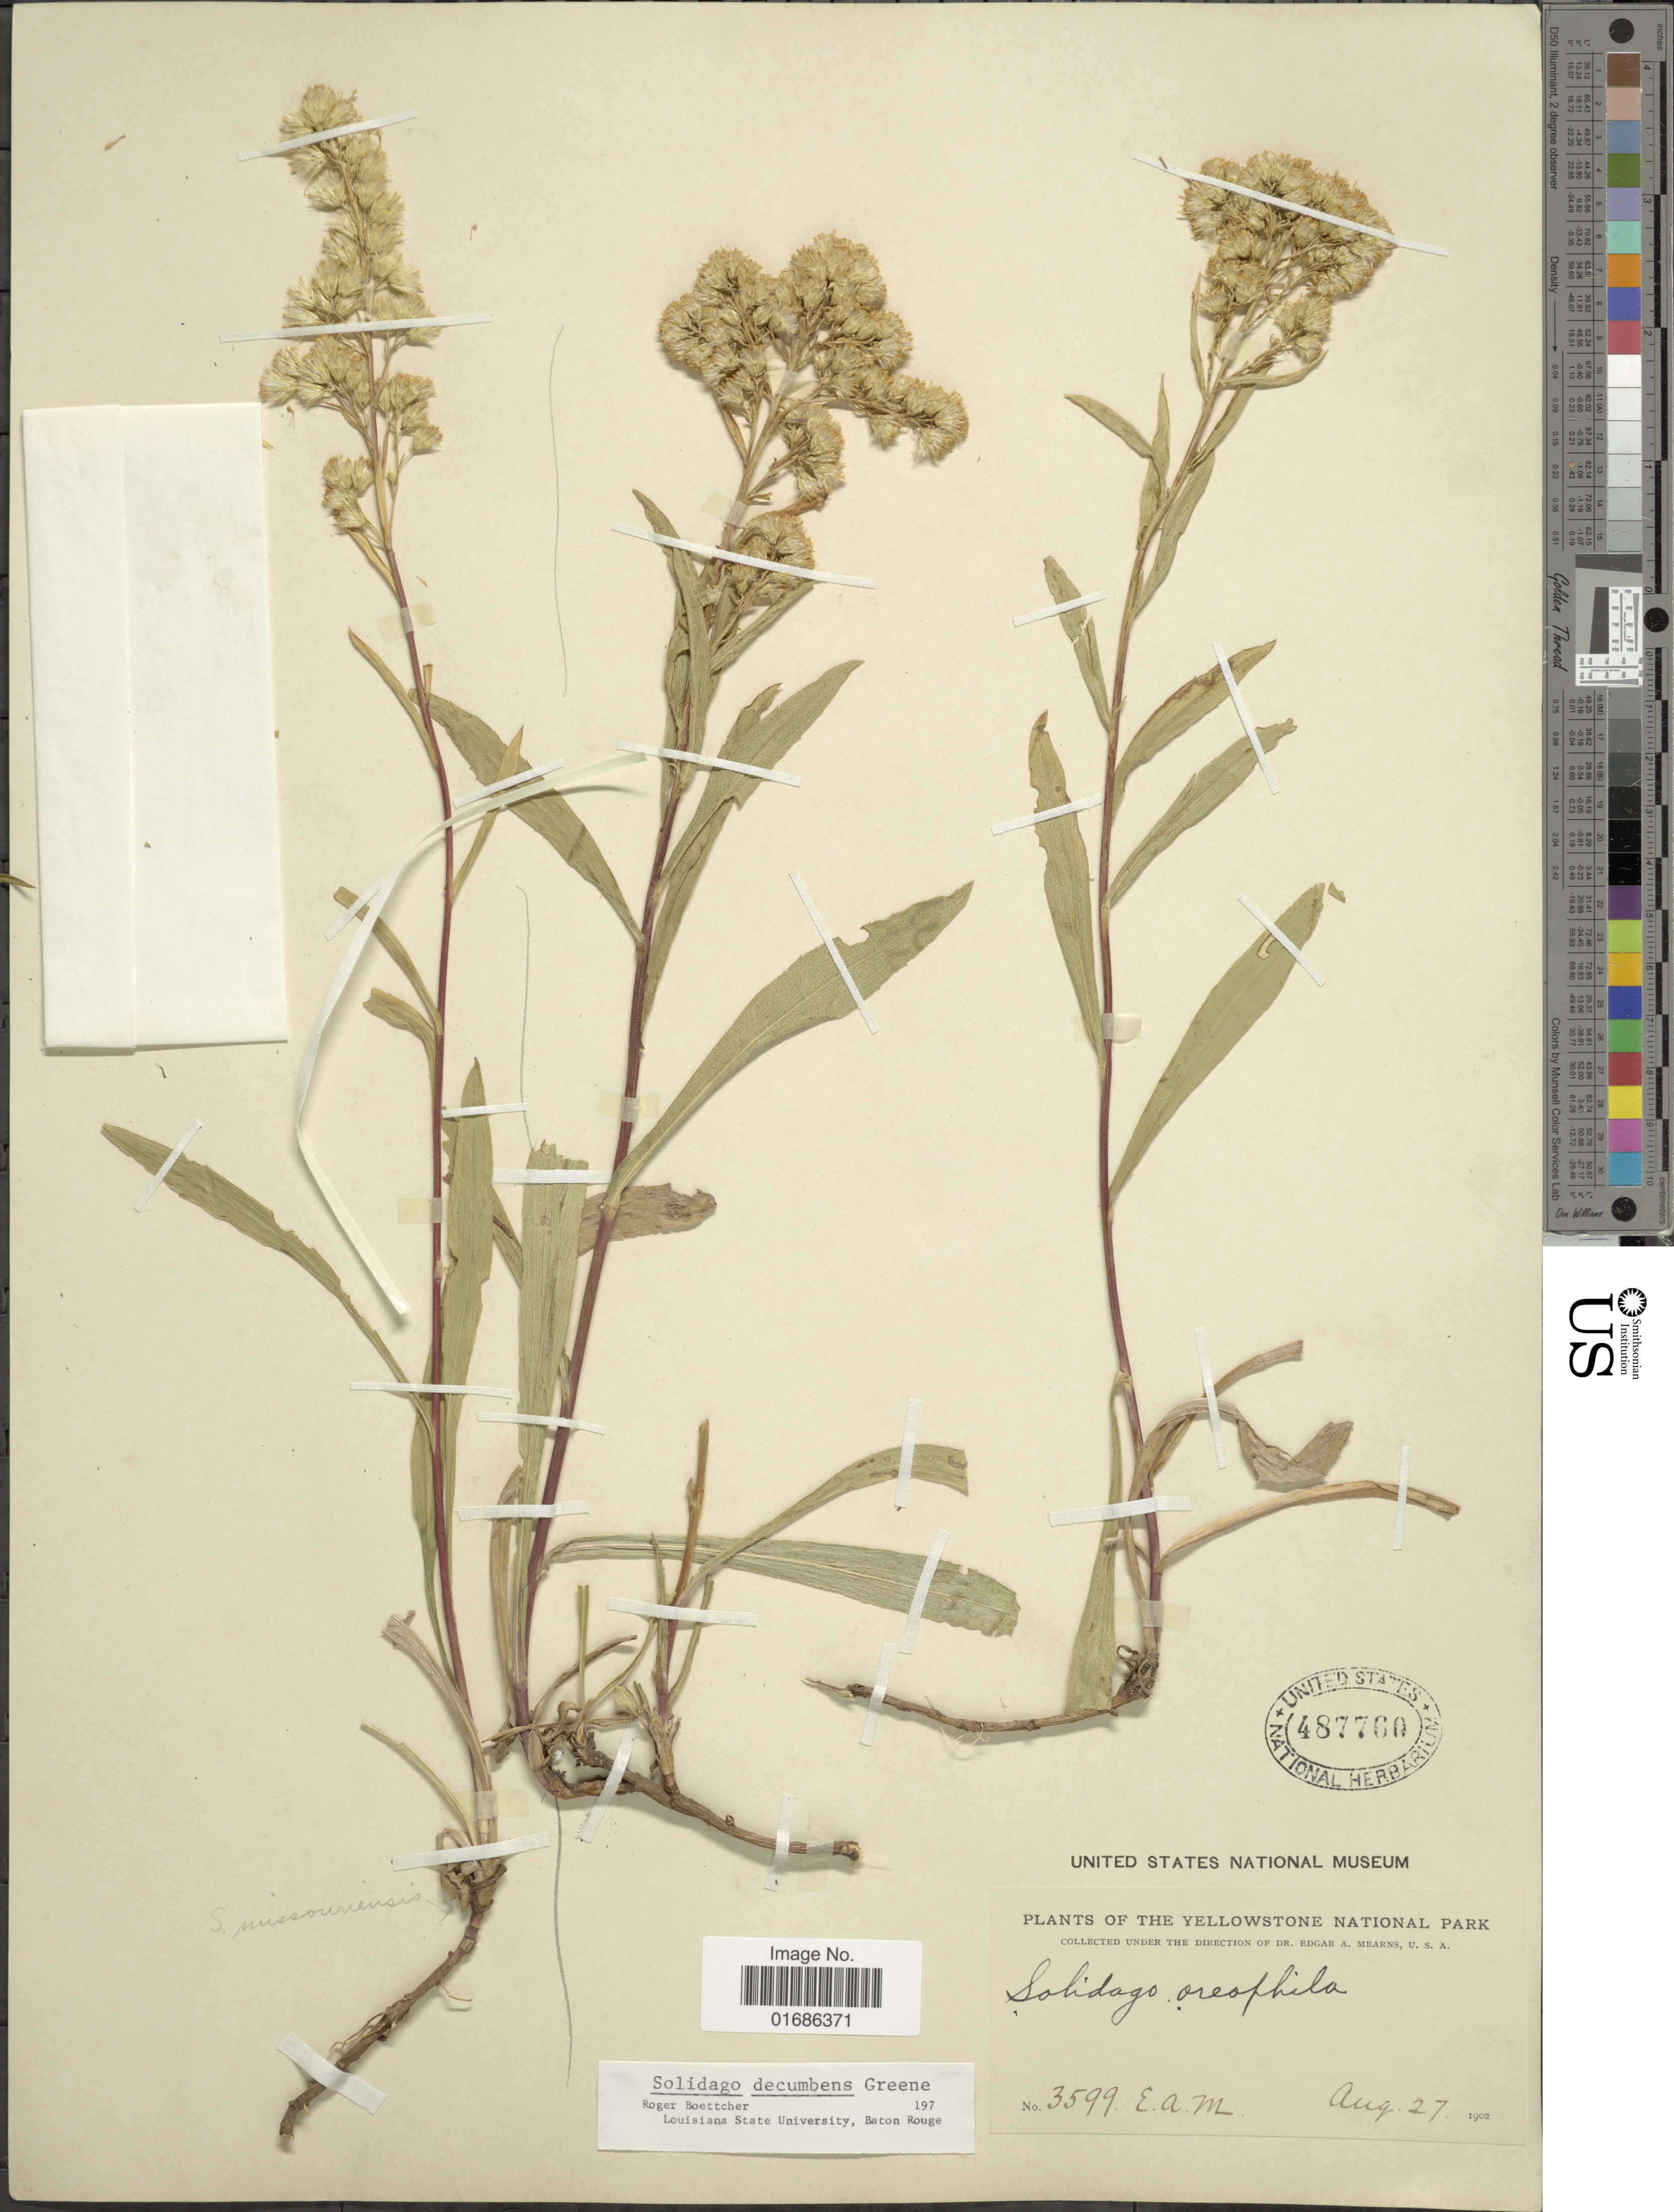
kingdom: Plantae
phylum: Tracheophyta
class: Magnoliopsida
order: Asterales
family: Asteraceae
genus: Solidago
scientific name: Solidago decumbens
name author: Greene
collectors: E. A. Mearns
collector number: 3599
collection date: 1902-08-27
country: United States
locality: The Yellowstone National Park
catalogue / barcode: US 487760